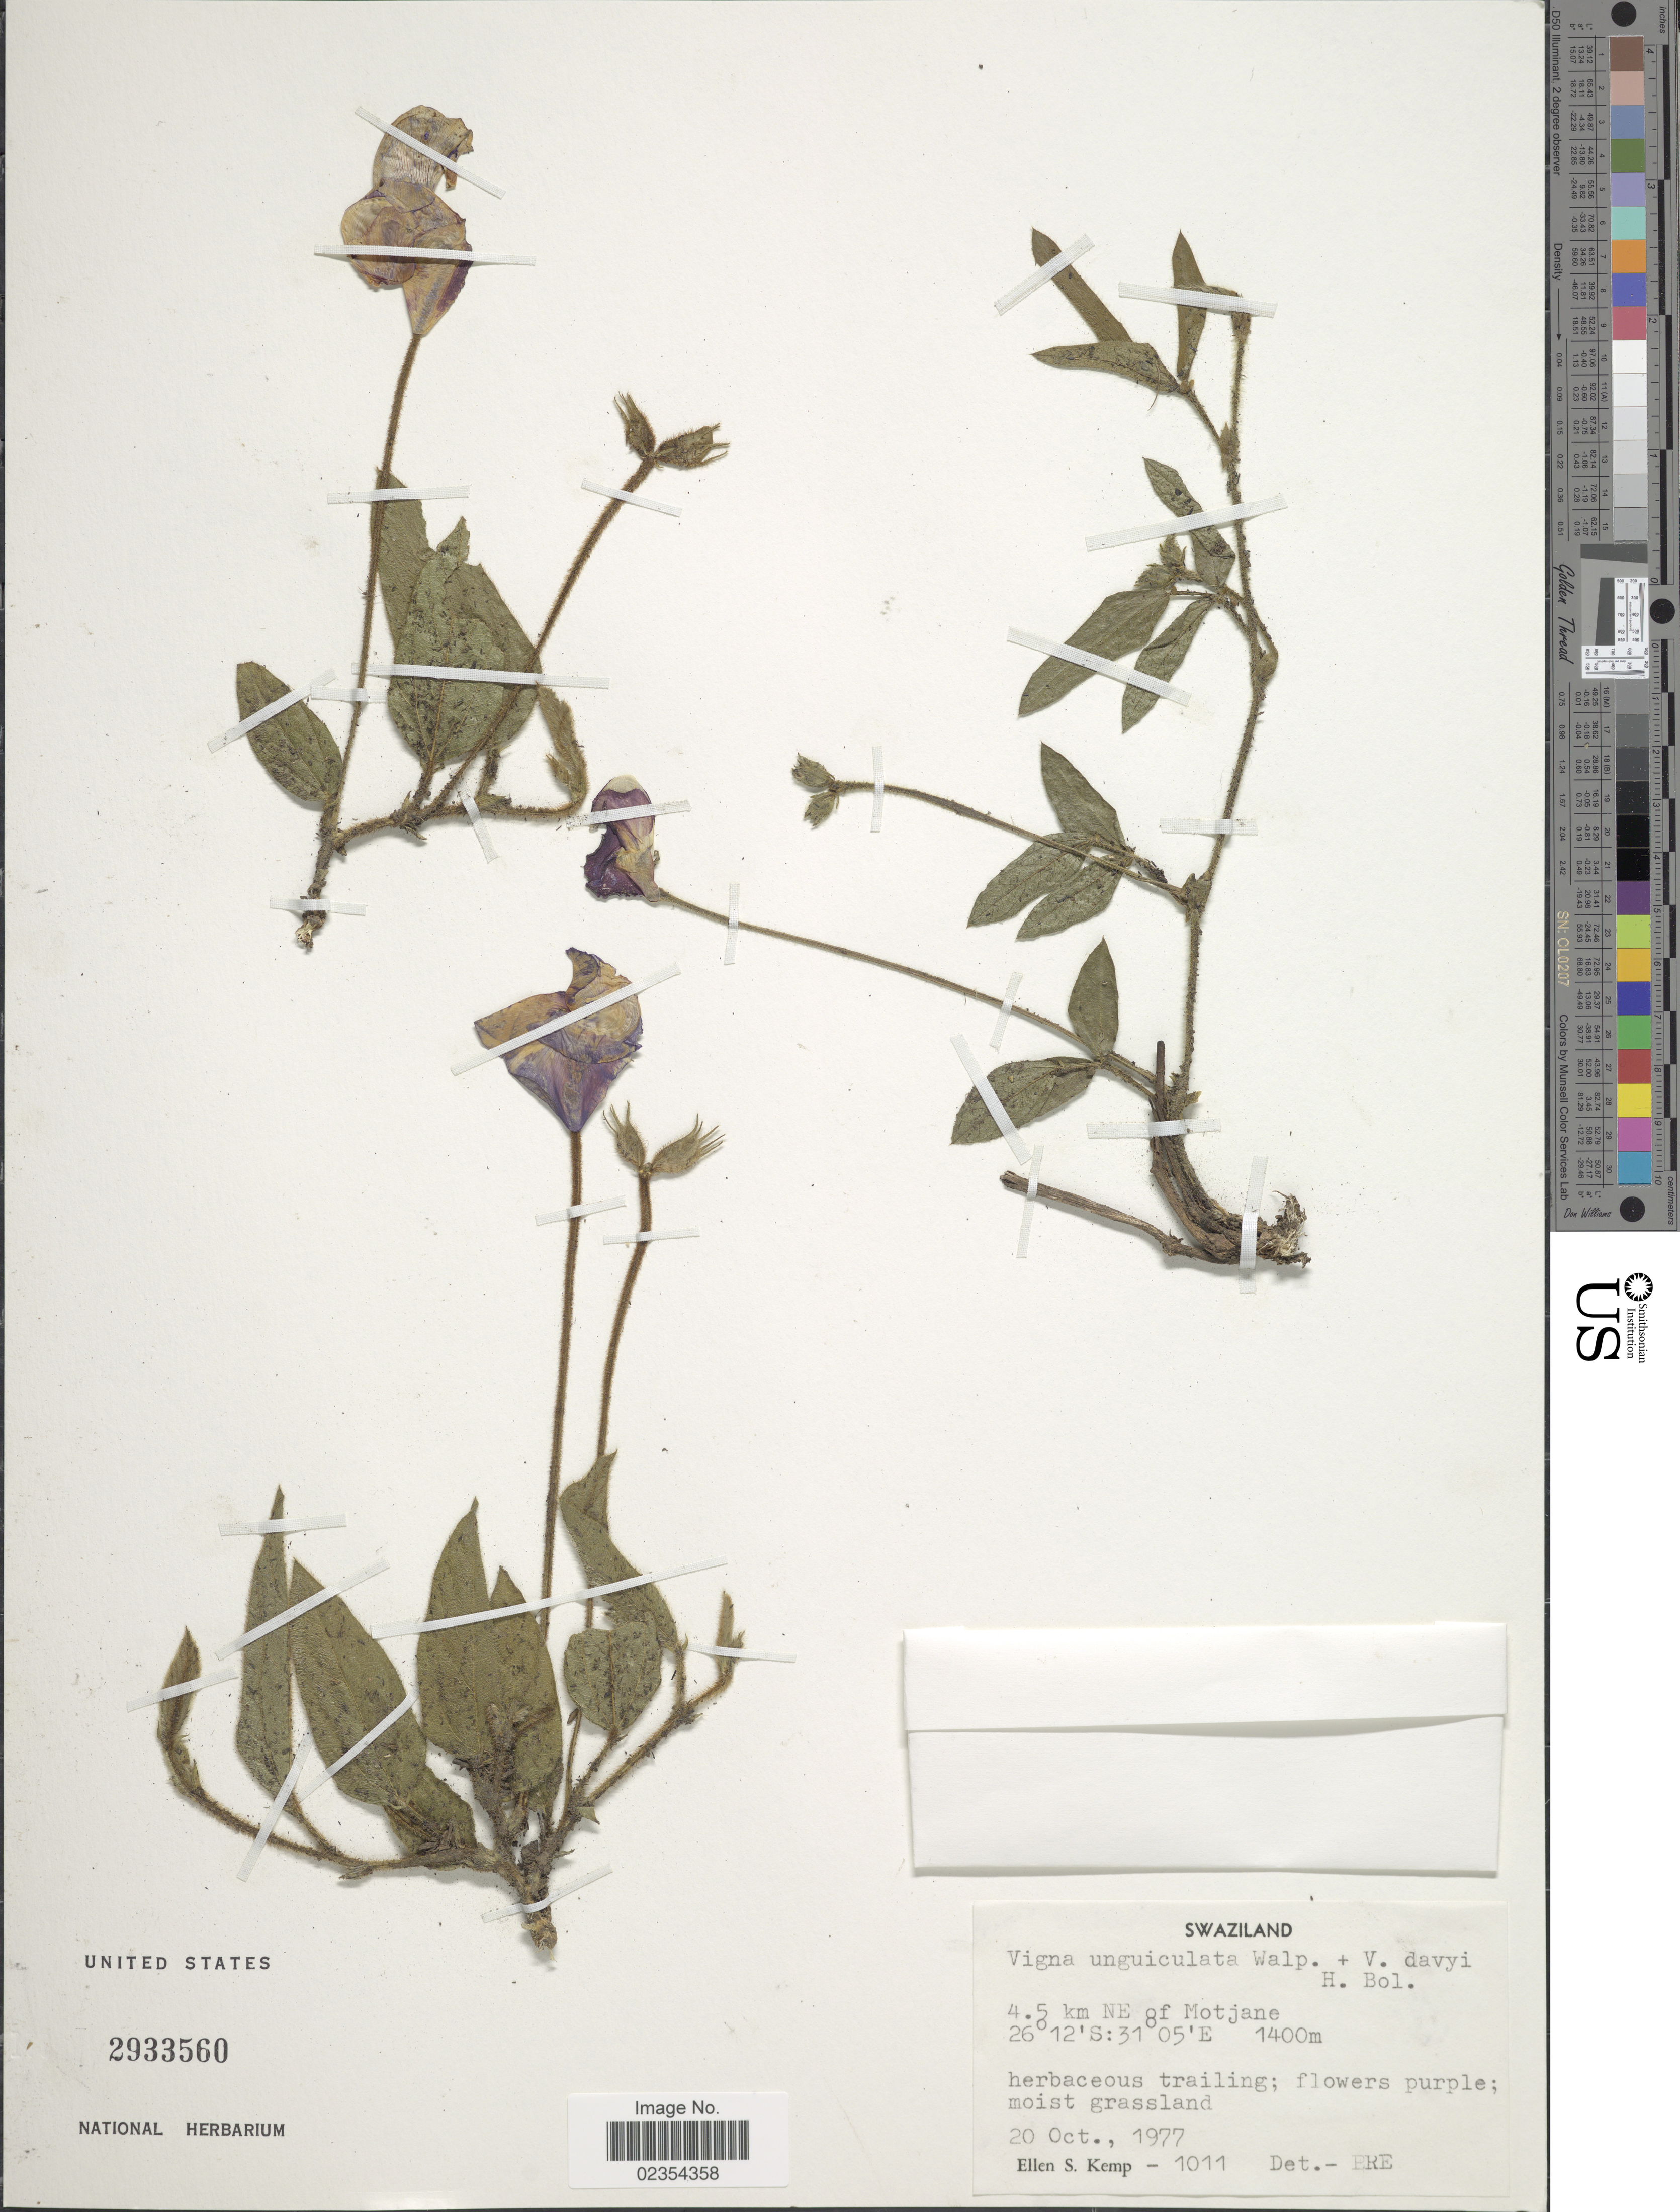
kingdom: Plantae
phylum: Tracheophyta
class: Magnoliopsida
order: Fabales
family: Fabaceae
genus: Vigna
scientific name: Vigna unguiculata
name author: (L.) Walp.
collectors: E. S. Kemp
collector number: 1011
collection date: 1977-10-20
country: Eswatini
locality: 4.5 km NE of Motjane.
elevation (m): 1400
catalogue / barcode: US 2933560